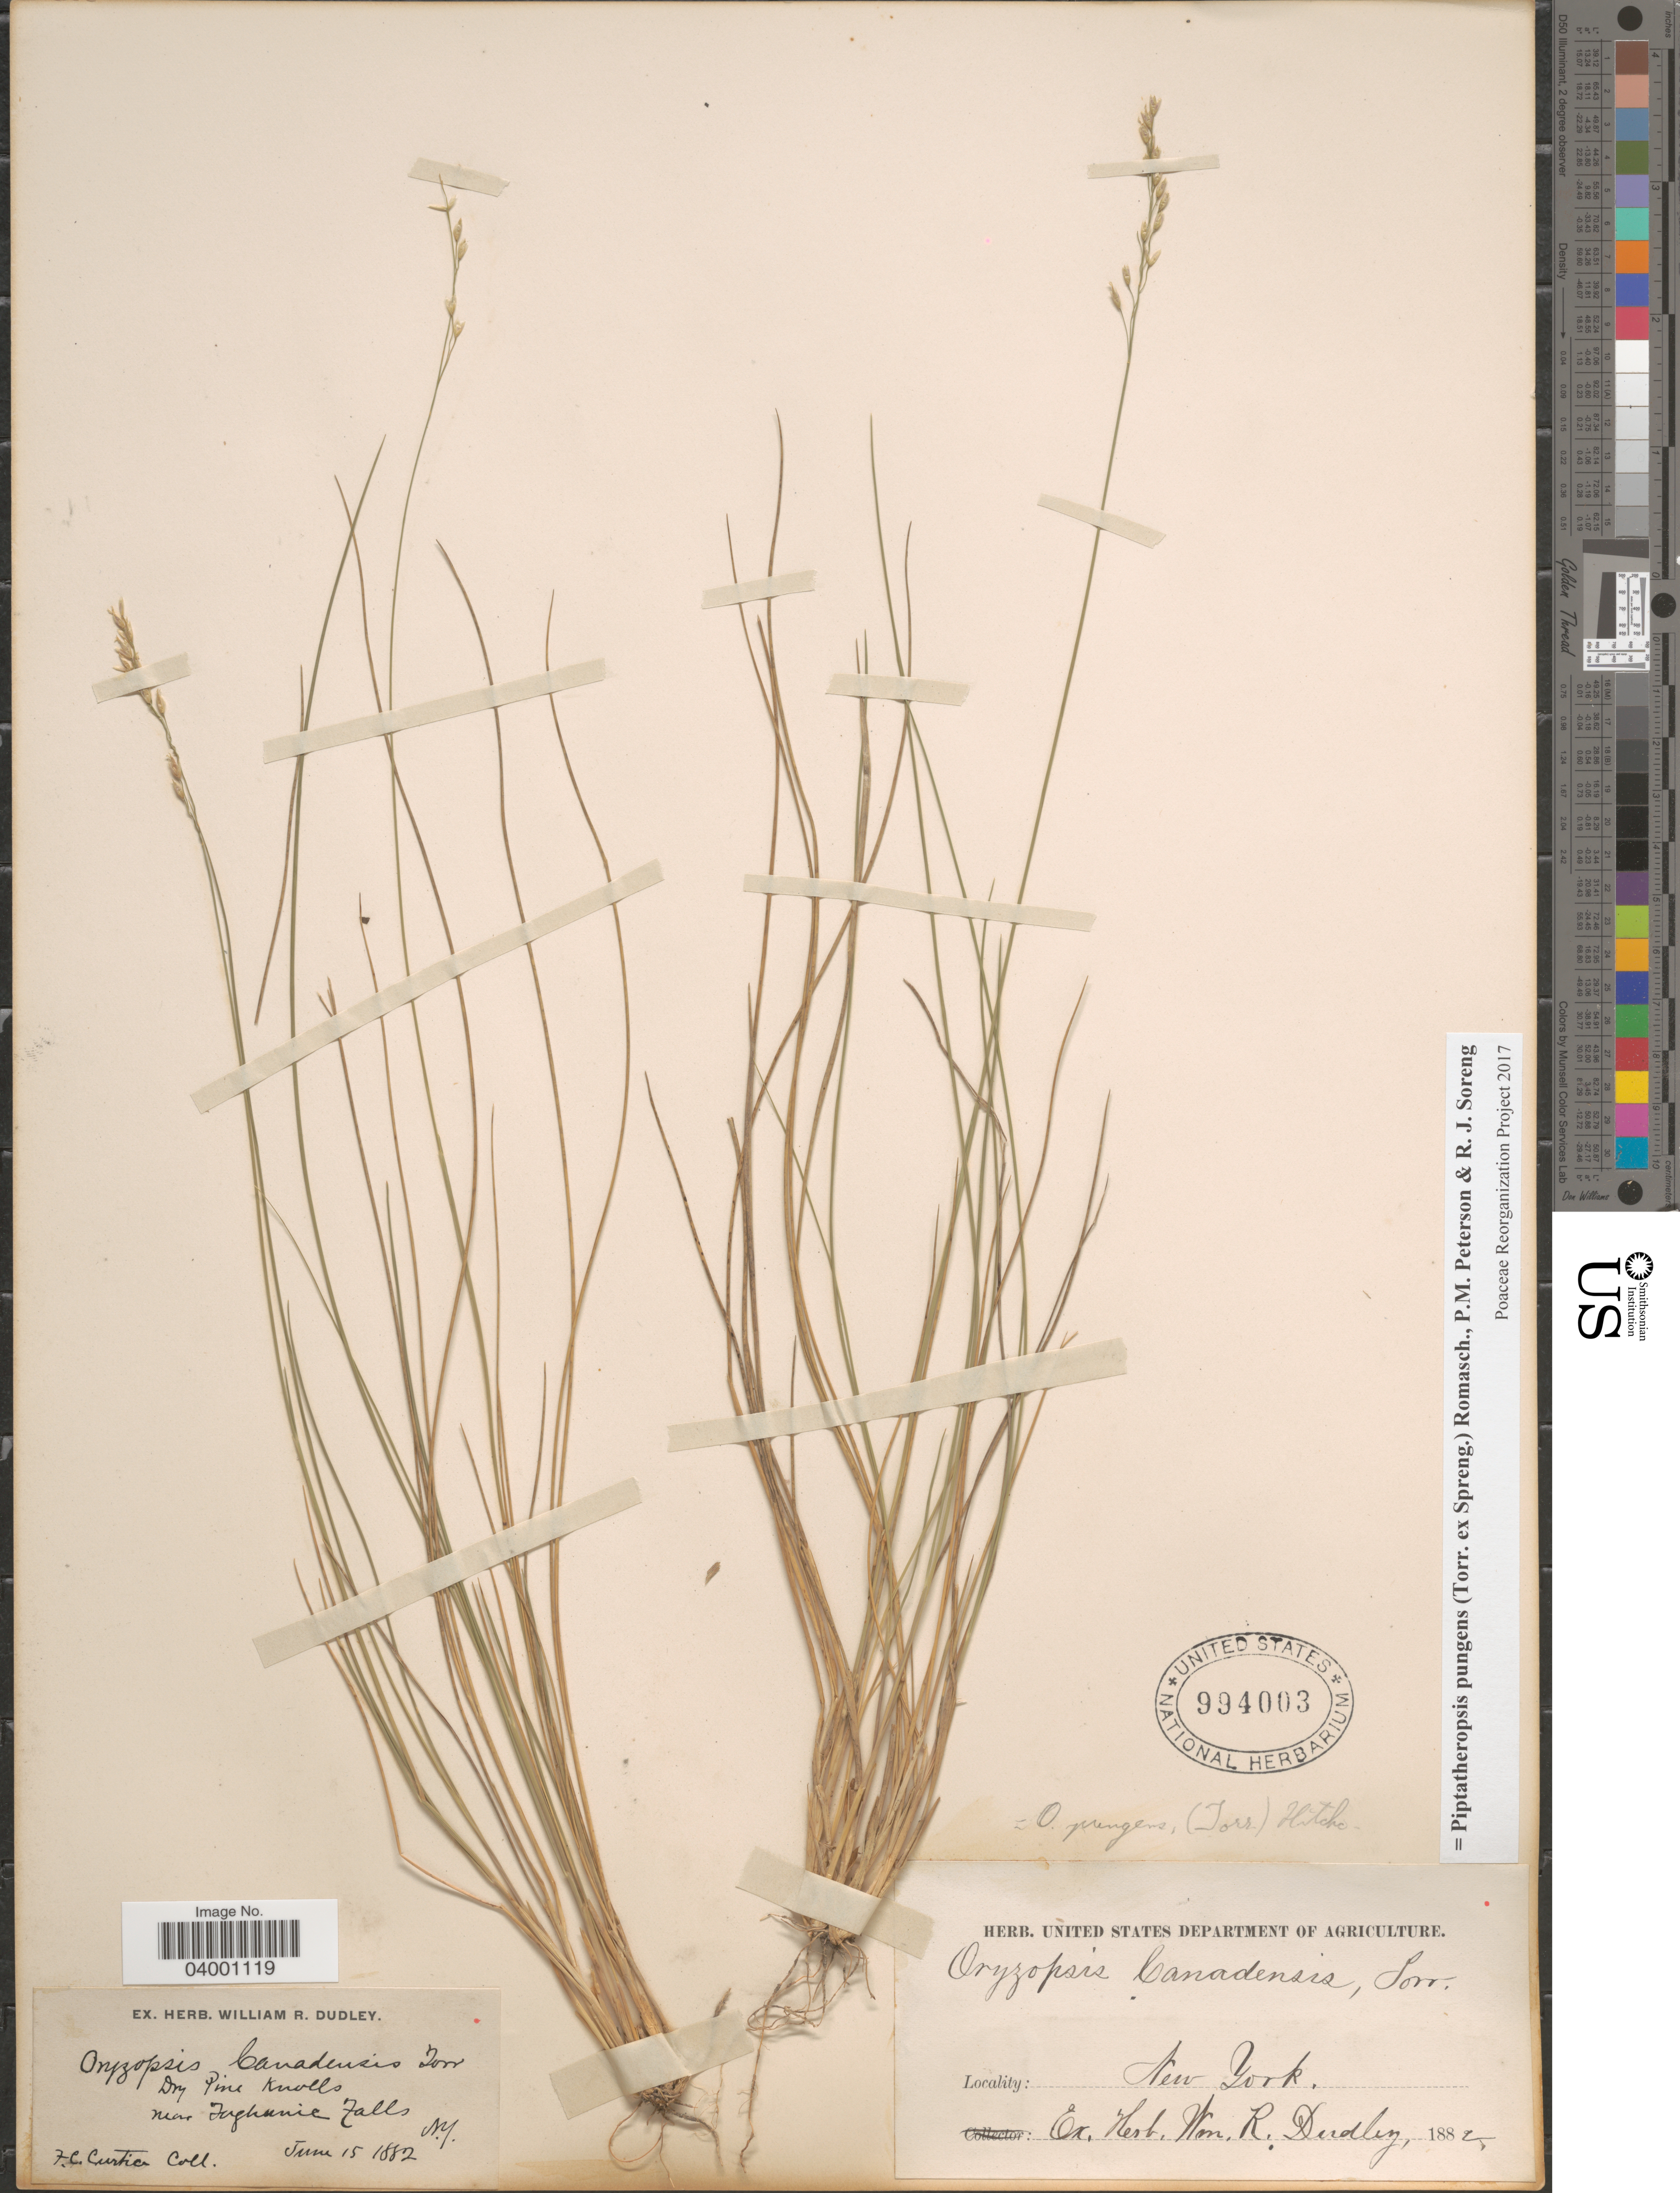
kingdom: Plantae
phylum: Tracheophyta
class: Liliopsida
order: Poales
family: Poaceae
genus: Piptatheropsis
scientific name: Piptatheropsis pungens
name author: (Torr. ex Spreng.) Romasch. et al.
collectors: F. Curtice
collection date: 1882-06-15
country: United States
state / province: New York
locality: Near Taghanic Falls.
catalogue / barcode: US 994003